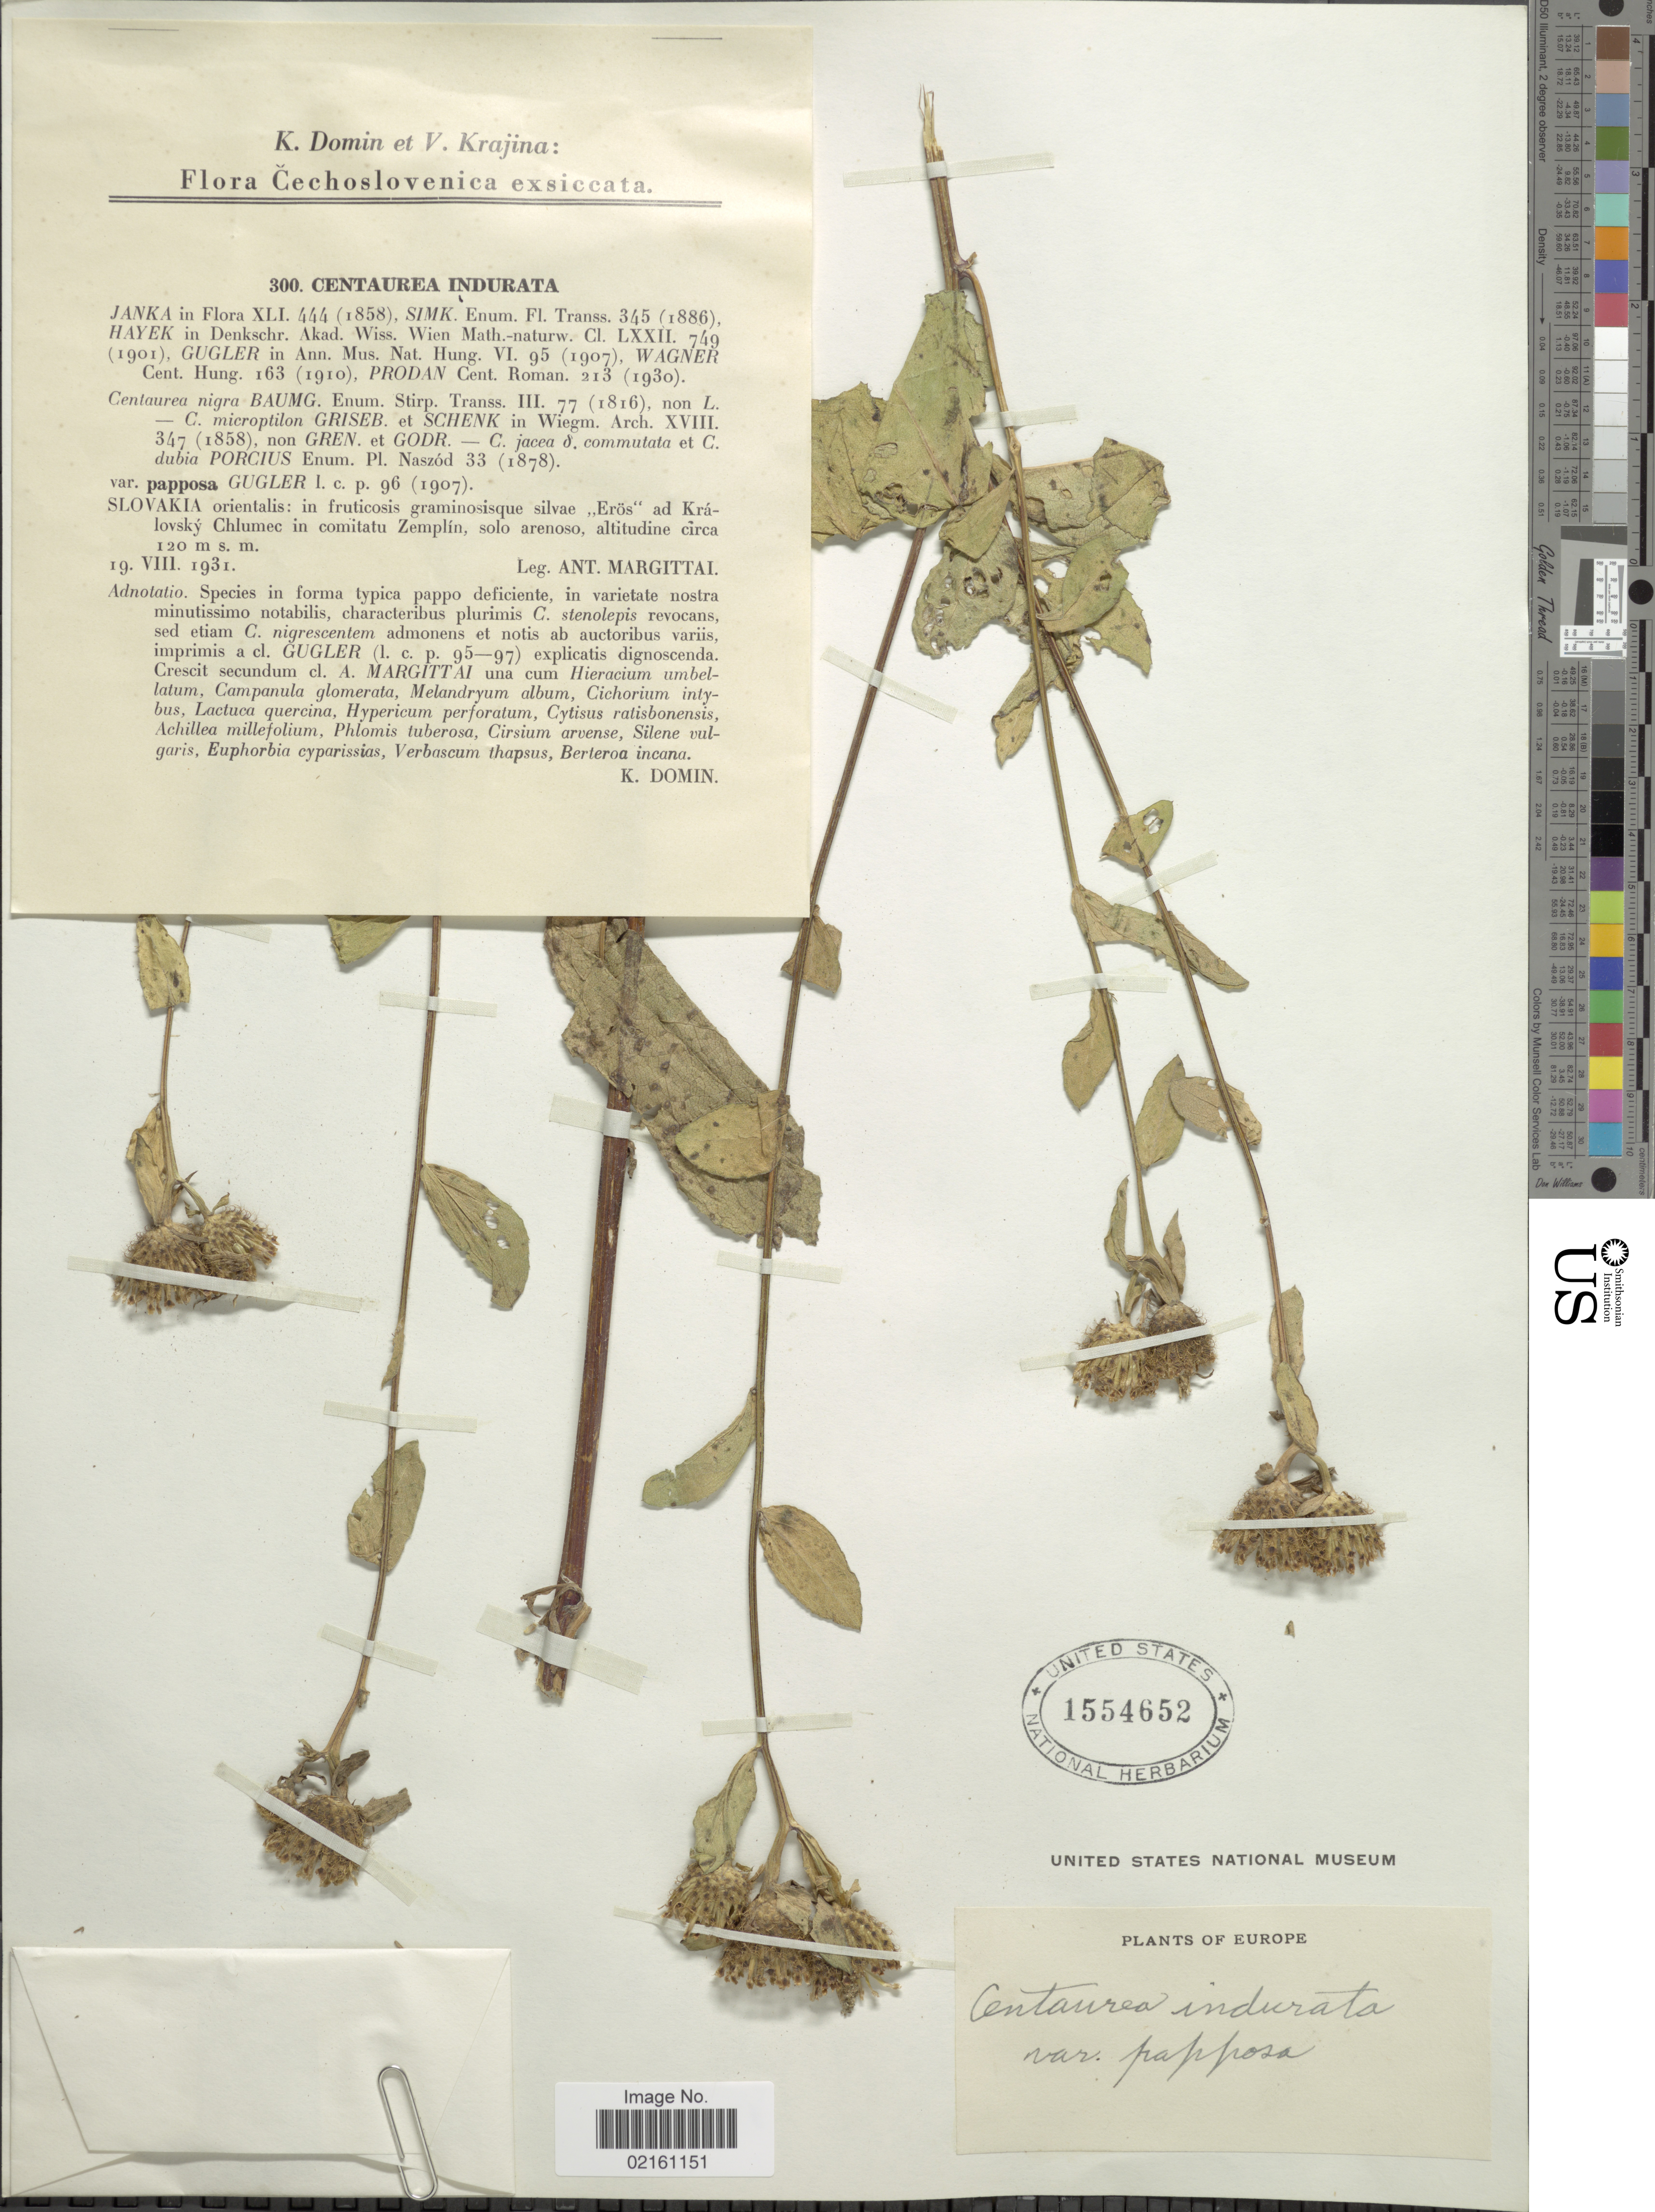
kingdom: Plantae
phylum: Tracheophyta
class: Magnoliopsida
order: Asterales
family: Asteraceae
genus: Centaurea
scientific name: Centaurea phrygia subsp. indurata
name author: (Janka) Stoj. & Acht.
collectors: A. Margittai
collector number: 300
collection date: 1931-08-19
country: Czechia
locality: Europe, Cechoslovenica, Slovakia orientalis, silvae Eros ad Kralovsky Chlumec in comitatu Zemplin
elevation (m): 120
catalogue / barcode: US 1554652